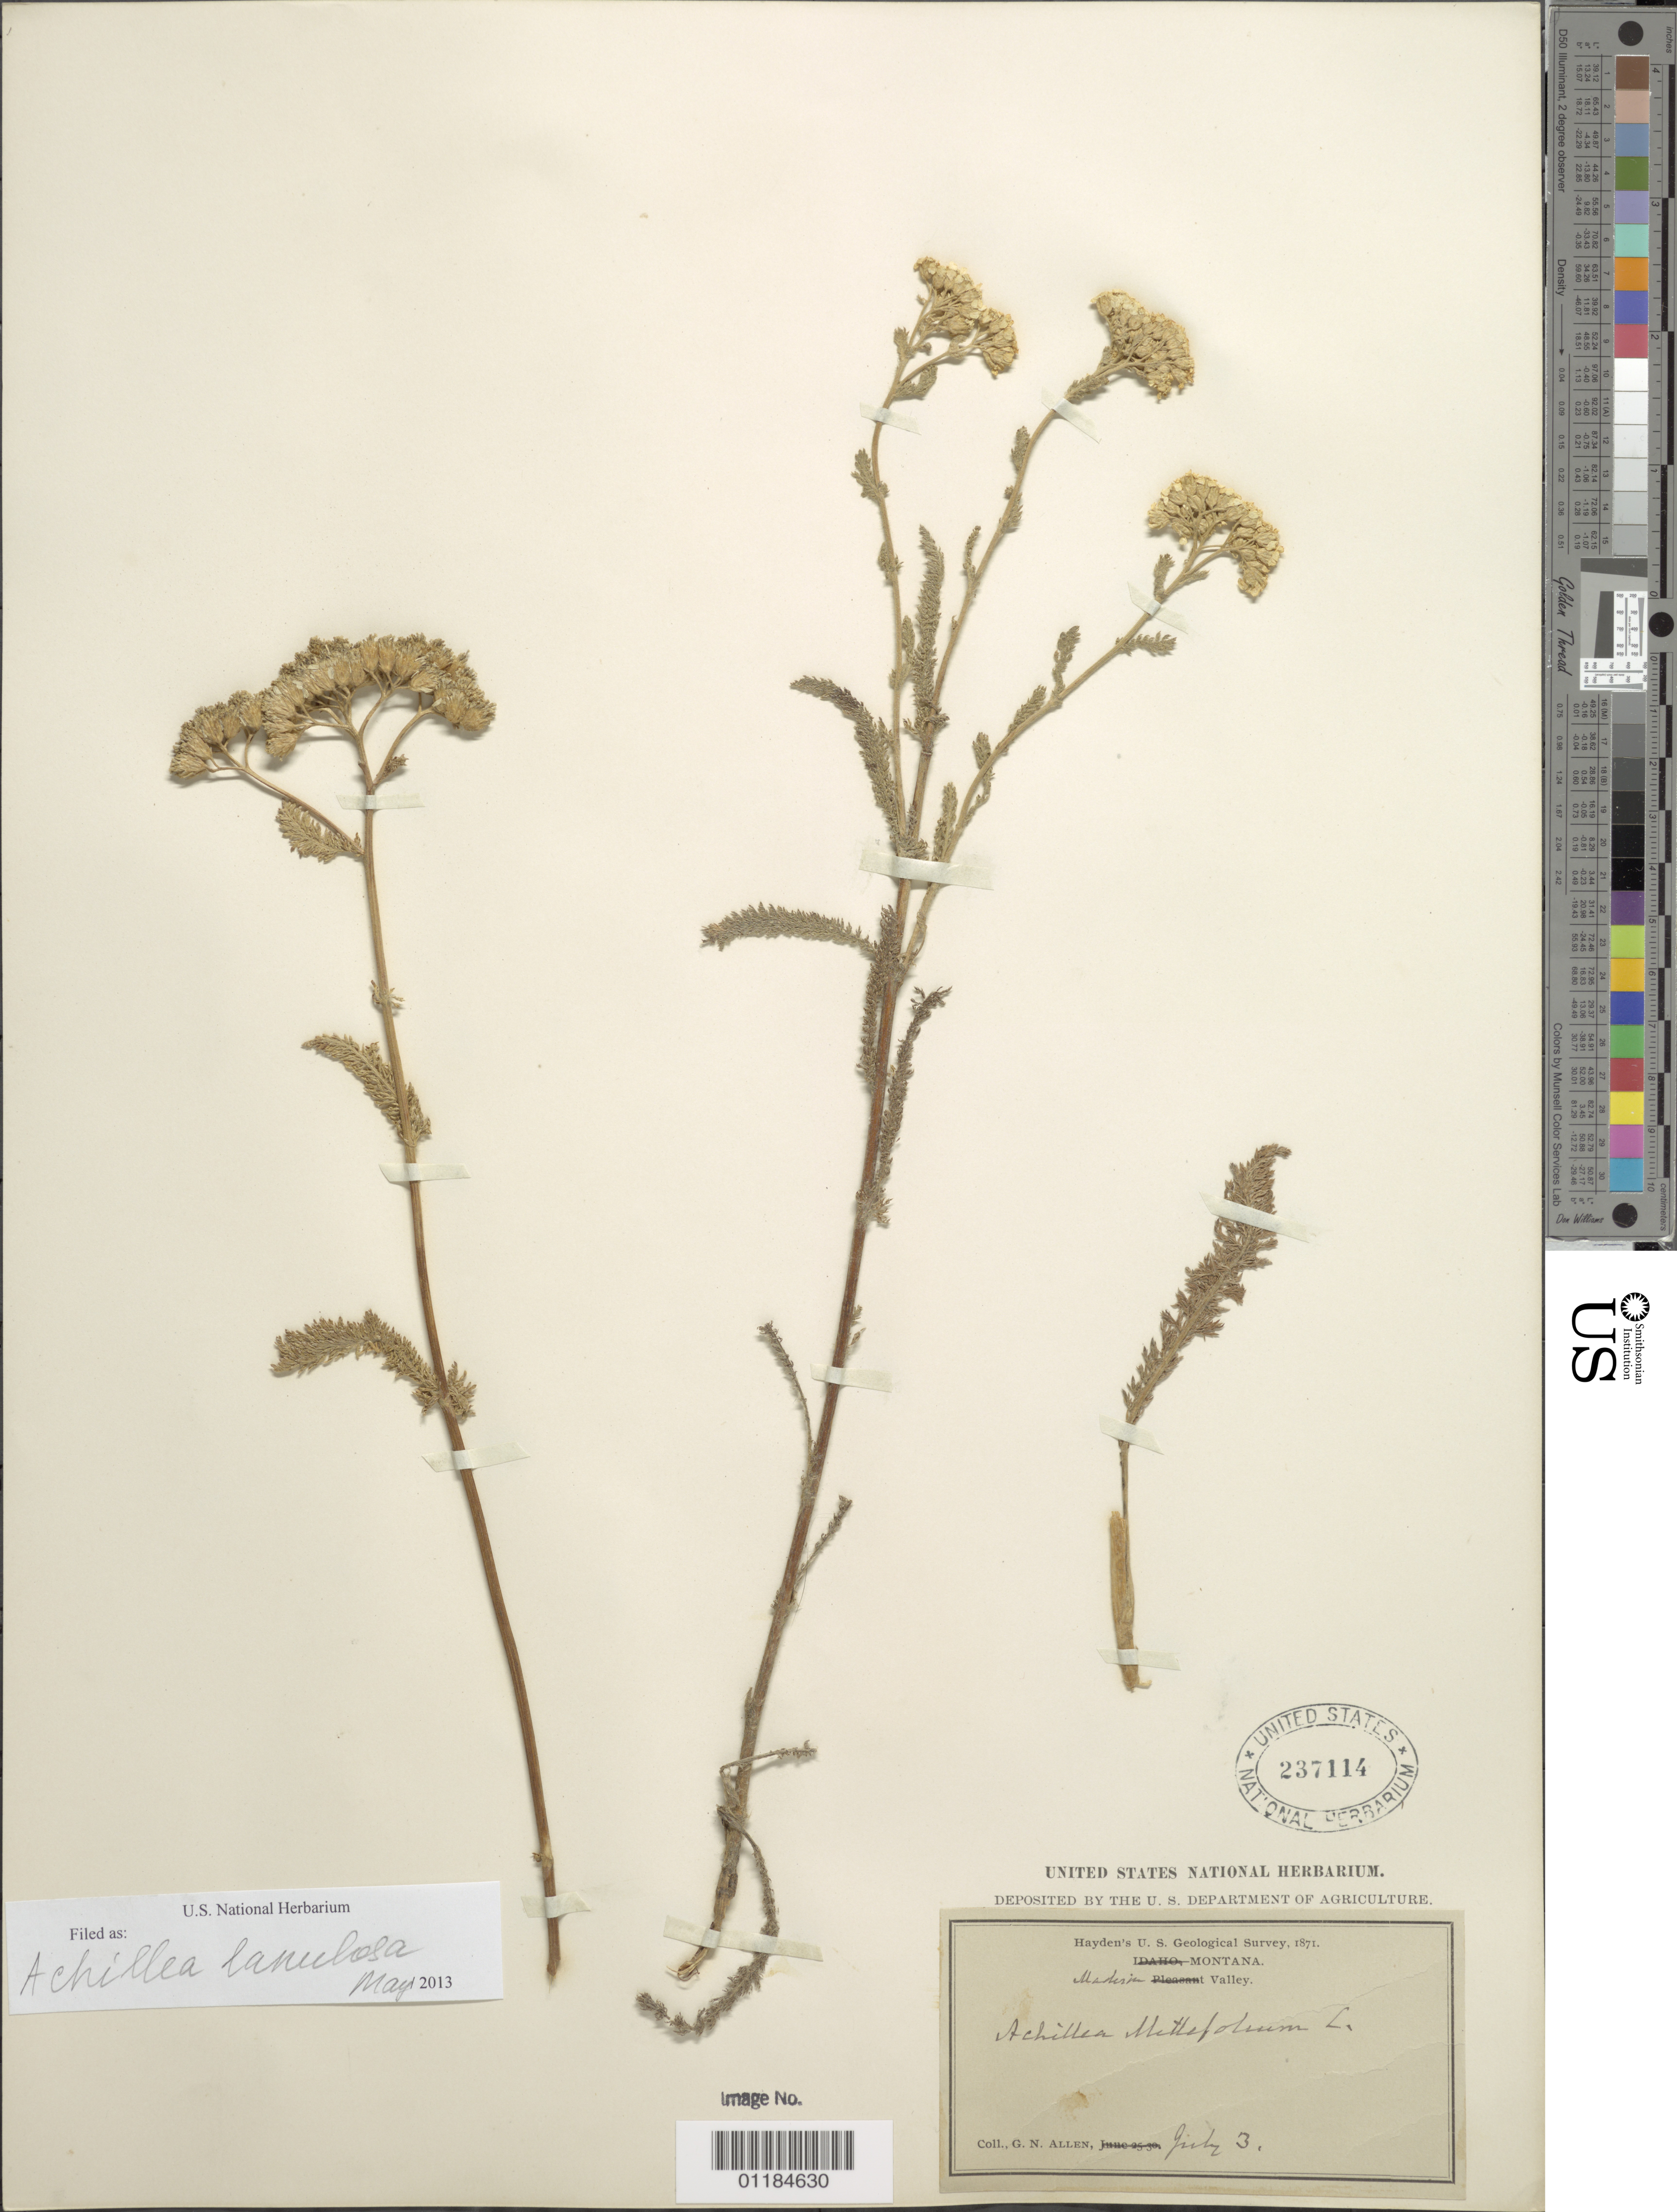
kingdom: Plantae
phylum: Tracheophyta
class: Magnoliopsida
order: Asterales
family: Asteraceae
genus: Achillea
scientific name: Achillea lanulosa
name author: Nutt.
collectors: G. N. Allen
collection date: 1871-07-03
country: United States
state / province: Montana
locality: Madison Valley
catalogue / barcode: US 237114